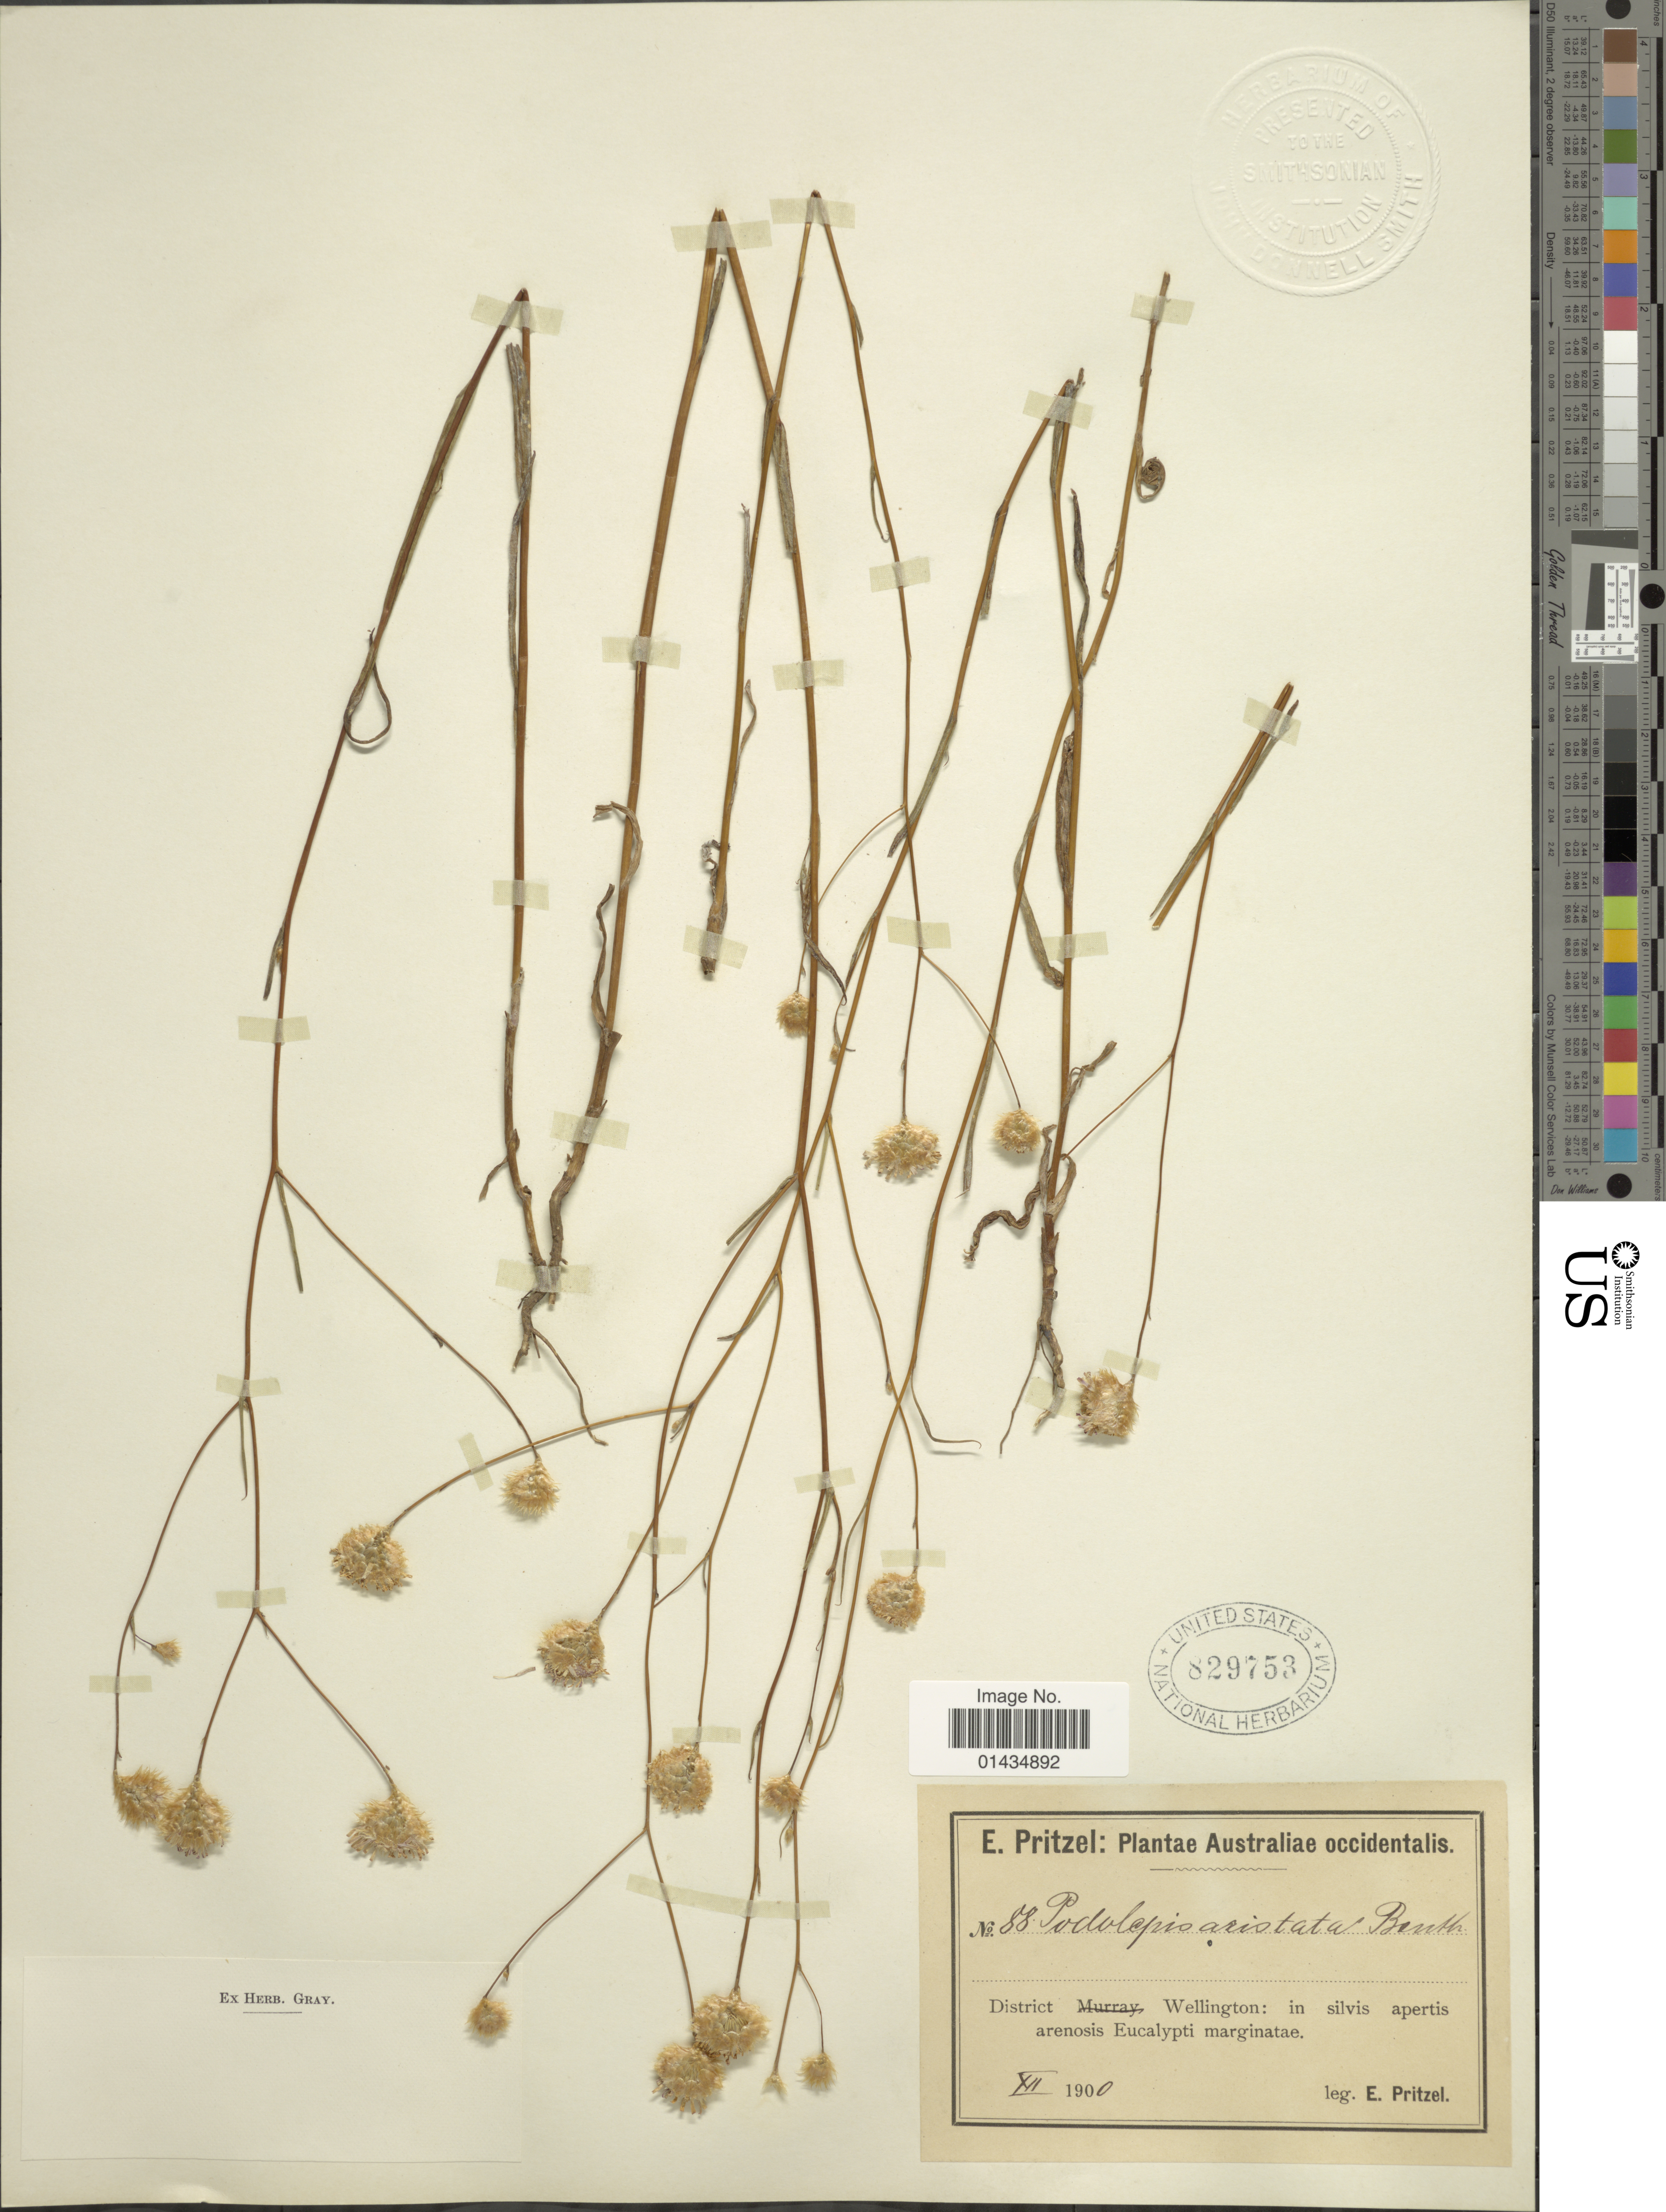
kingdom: Plantae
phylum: Tracheophyta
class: Magnoliopsida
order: Asterales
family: Asteraceae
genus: Podolepis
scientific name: Podolepis aristata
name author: Benth.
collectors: E. G. Pritzel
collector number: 88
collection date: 1900-12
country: Australia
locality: District Wellington: in silvis apertis arenosis Eucalypti marginatae, Australiae occidentalis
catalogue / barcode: US 829753